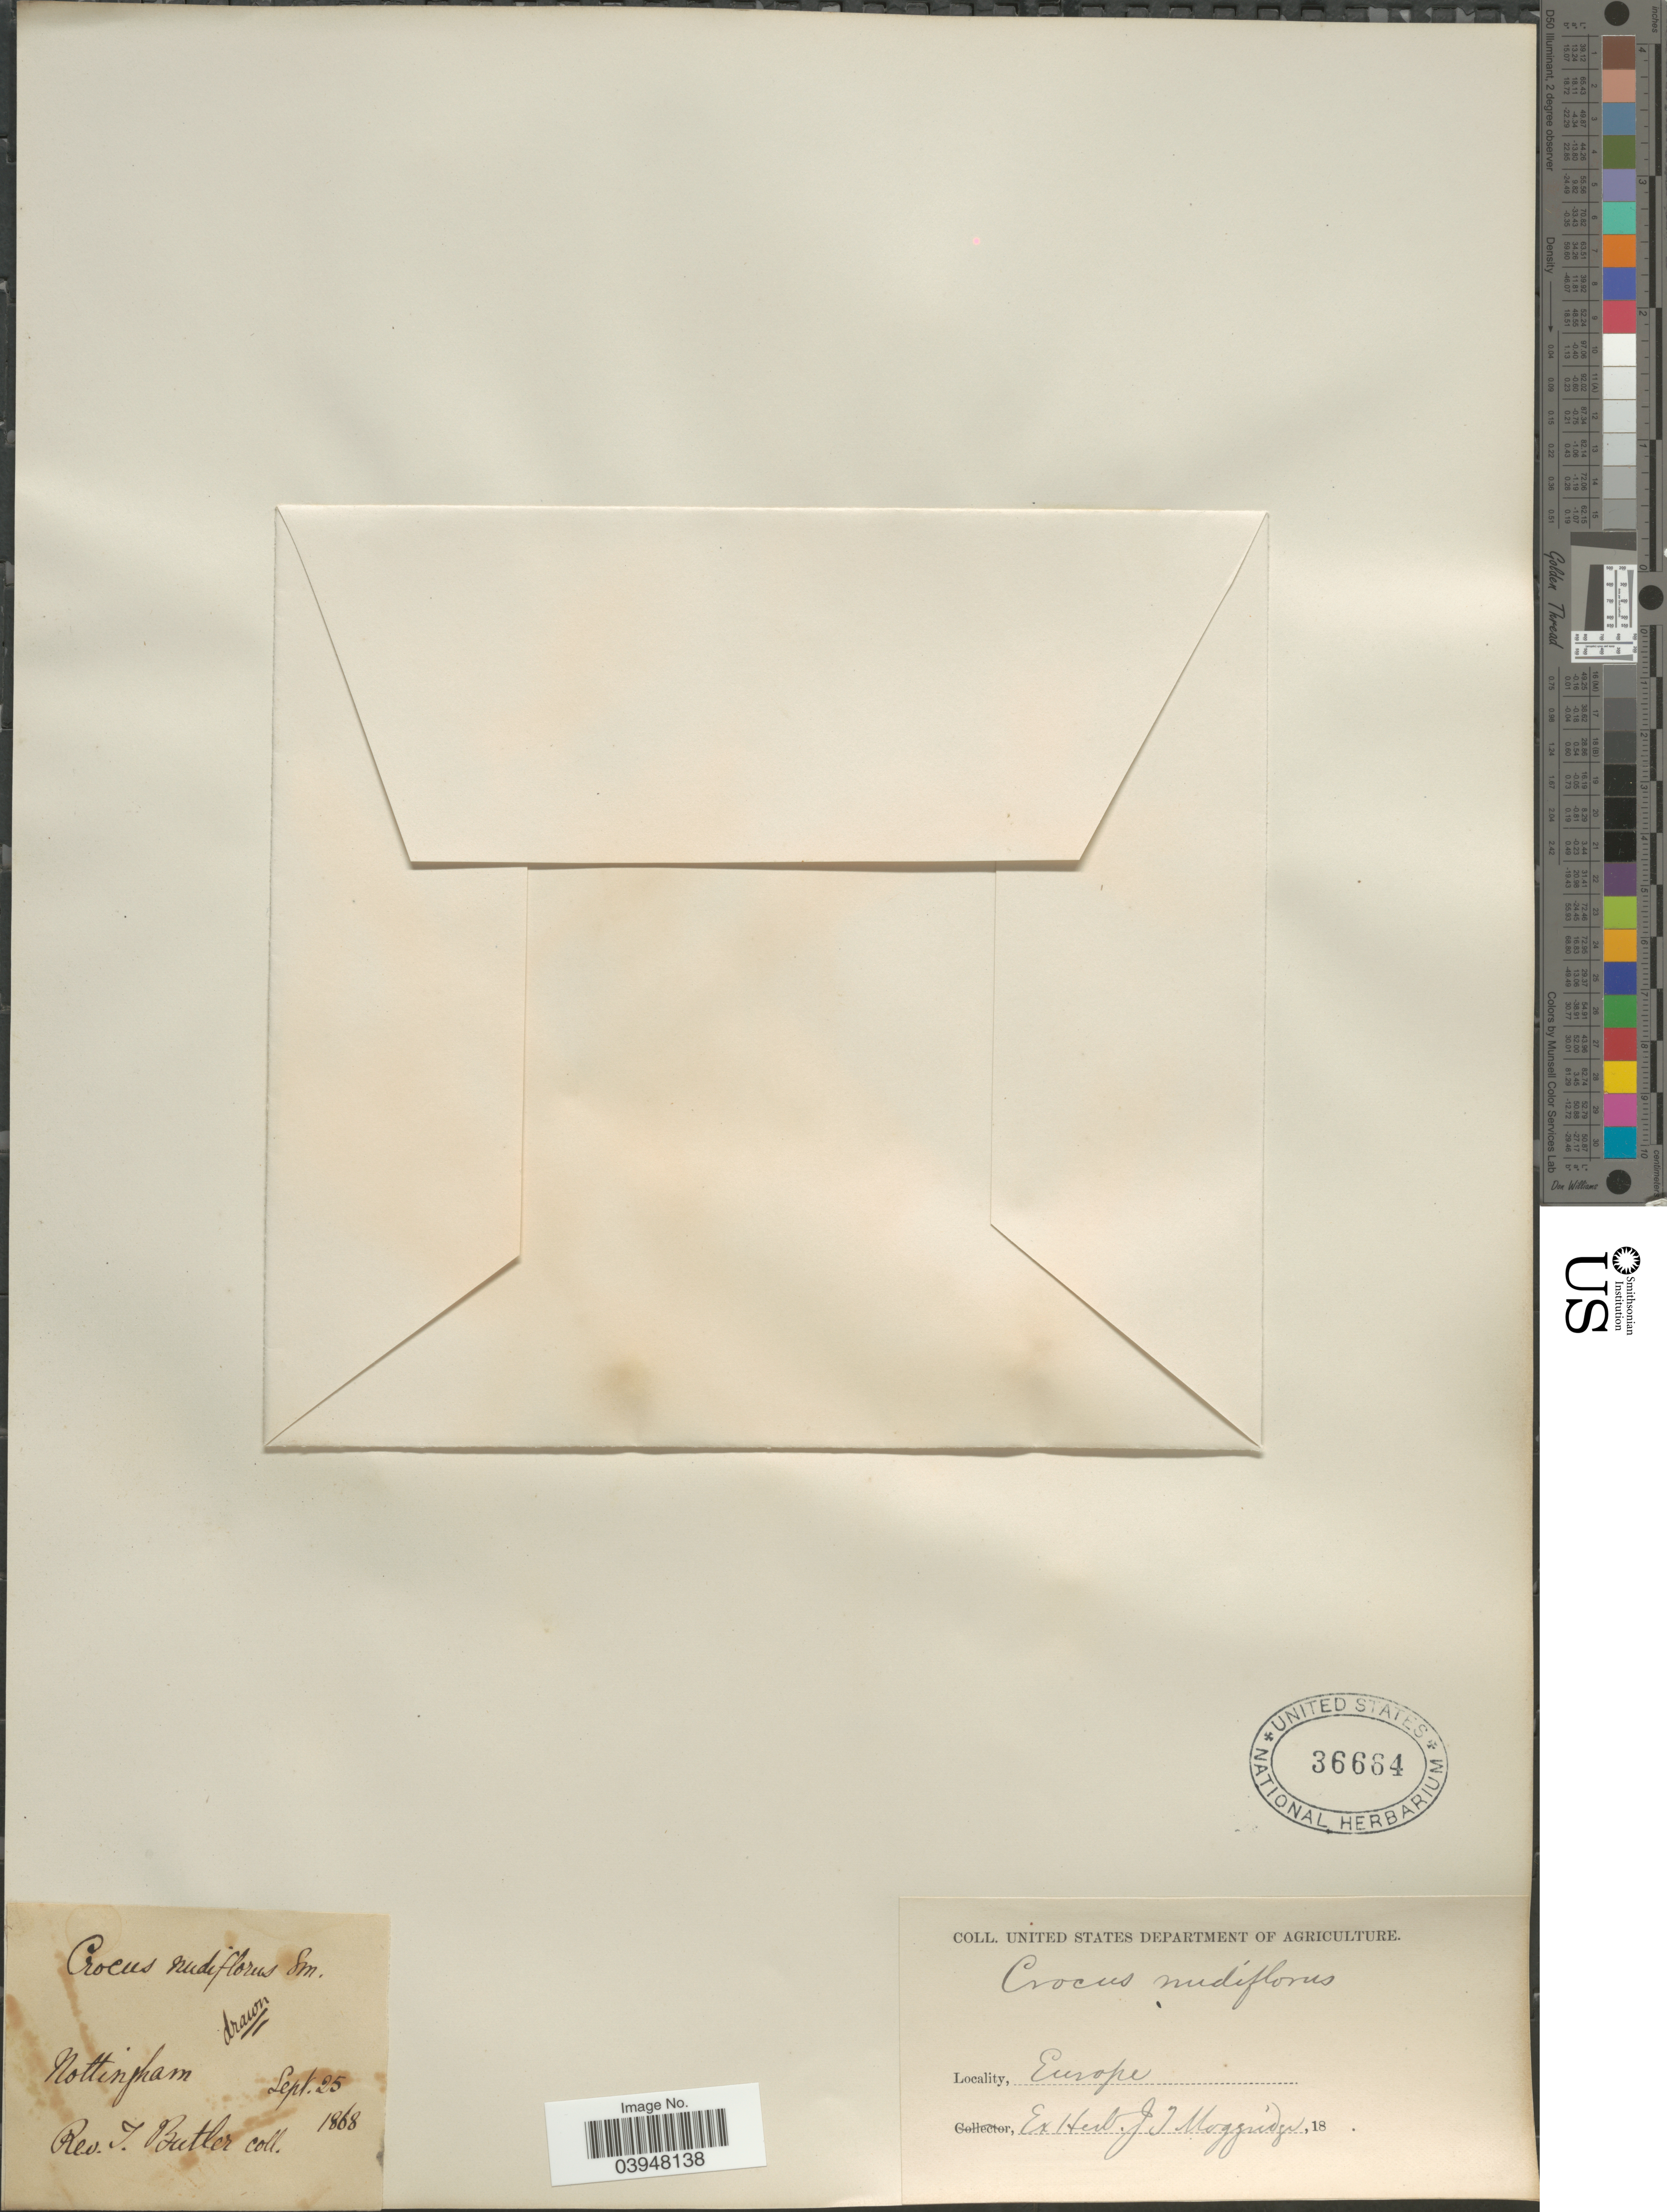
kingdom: Plantae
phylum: Tracheophyta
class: Liliopsida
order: Asparagales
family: Iridaceae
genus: Crocus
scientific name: Crocus nudiflorus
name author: Sm.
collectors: J. Butler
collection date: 1868-09-25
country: United Kingdom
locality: Nottingham. Europe.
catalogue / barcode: US 36664